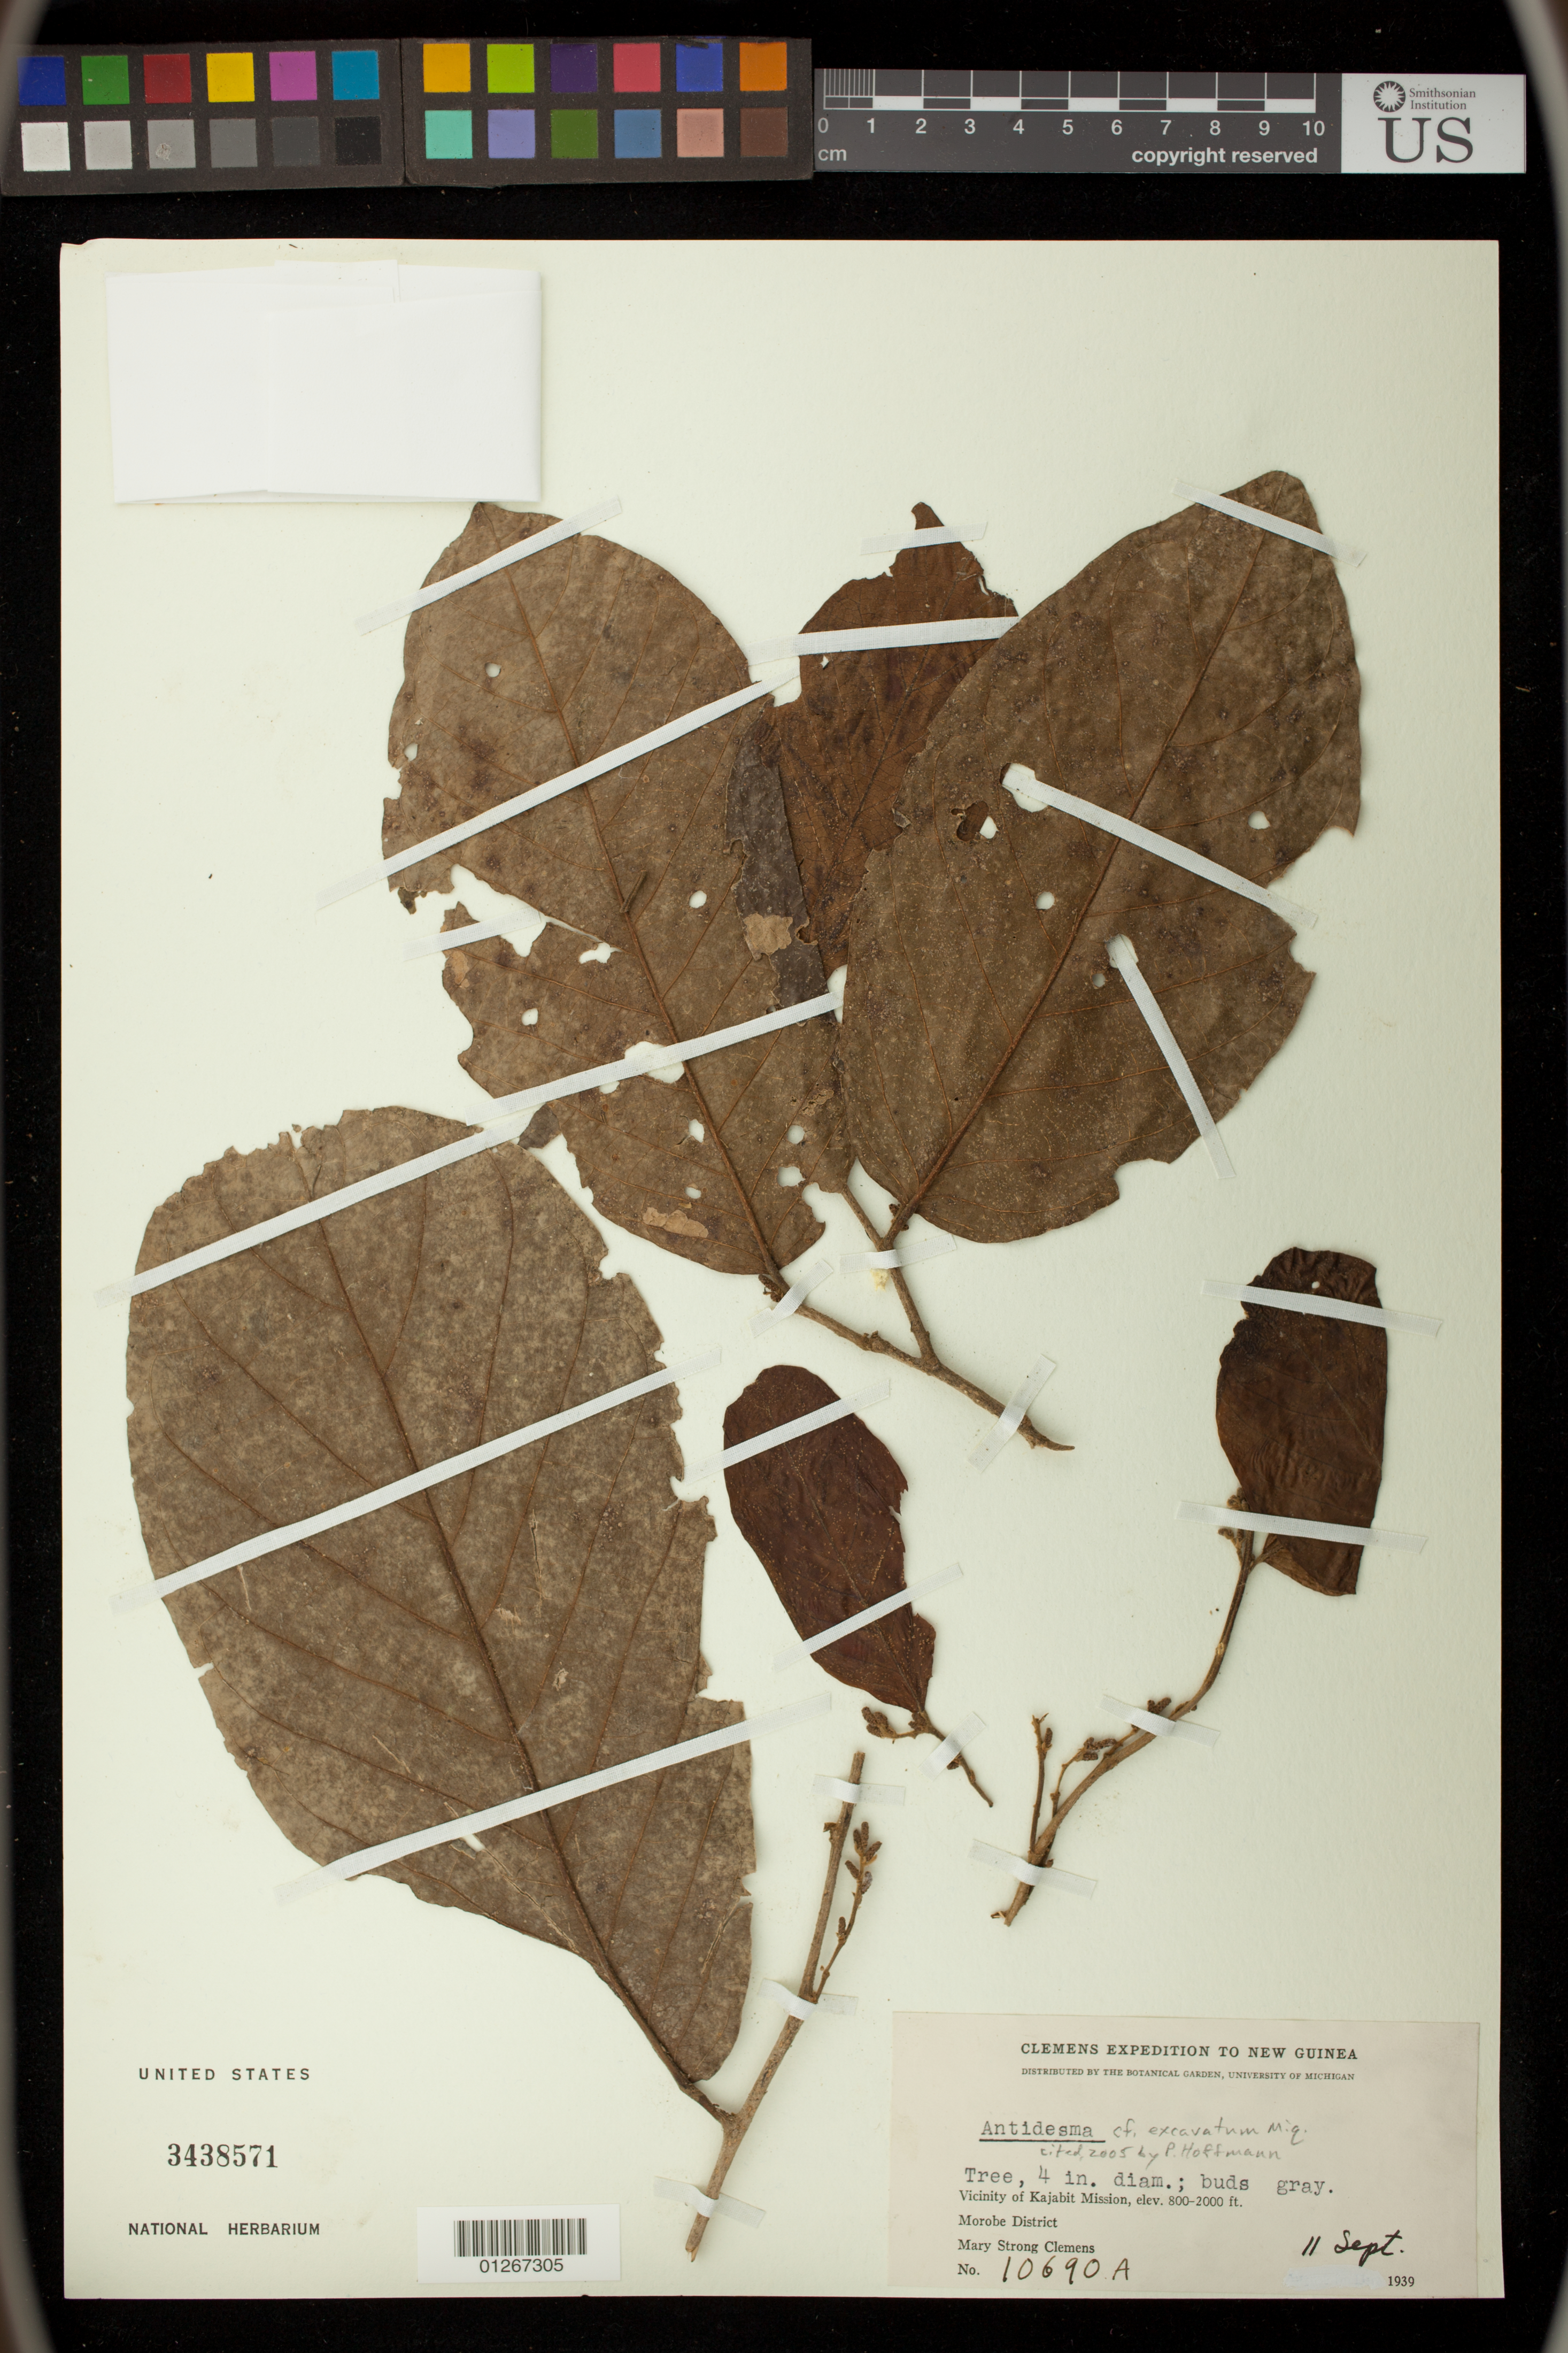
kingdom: Plantae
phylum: Tracheophyta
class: Magnoliopsida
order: Malpighiales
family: Phyllanthaceae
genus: Antidesma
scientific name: Antidesma excavatum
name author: Miq.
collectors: M. S. Clemens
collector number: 10690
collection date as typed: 11 Sep 1939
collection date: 1939-09-11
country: Papua New Guinea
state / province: Morobe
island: New Guinea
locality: Vicinity of Kajabit Mission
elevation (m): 244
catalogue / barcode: US 3438571